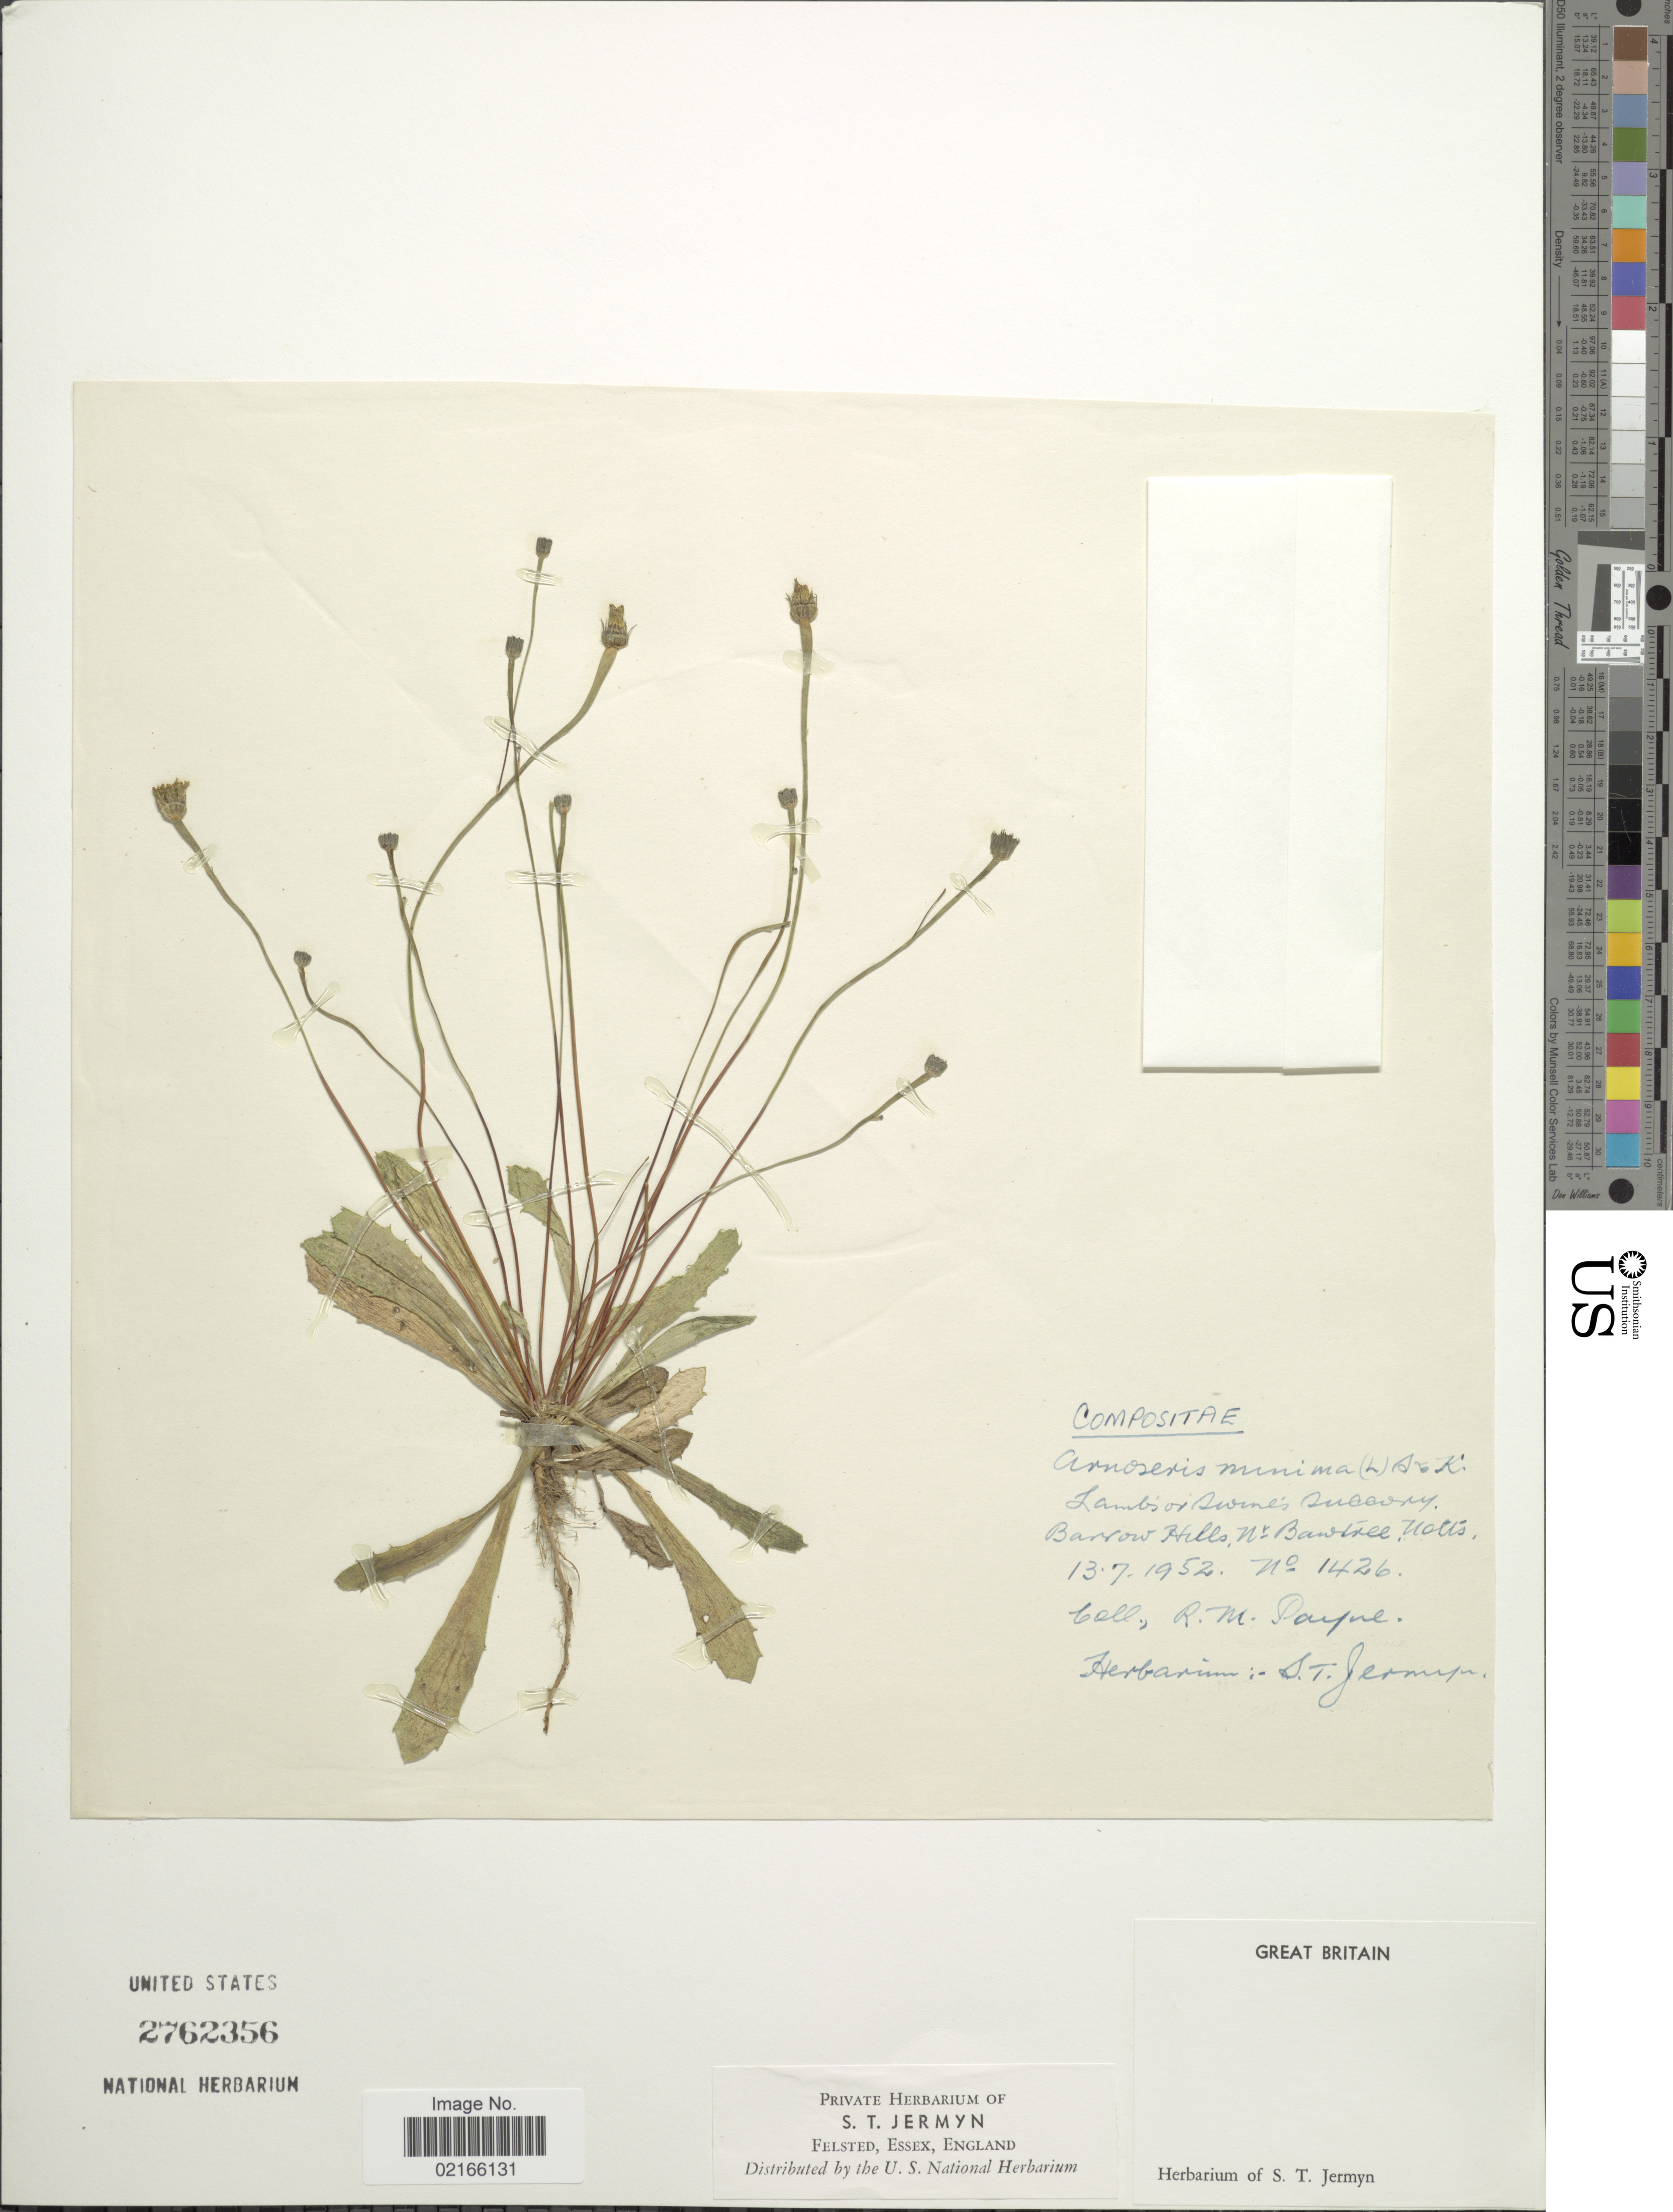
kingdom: Plantae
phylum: Tracheophyta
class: Magnoliopsida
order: Asterales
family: Asteraceae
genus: Arnoseris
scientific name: Arnoseris minima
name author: (L.) Schweigg. & Körte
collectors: R. Payne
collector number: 1426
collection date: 1952-07-13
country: United Kingdom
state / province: England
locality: Great Britain, Barrow Hills, nr. Baintree.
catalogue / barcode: US 2762356